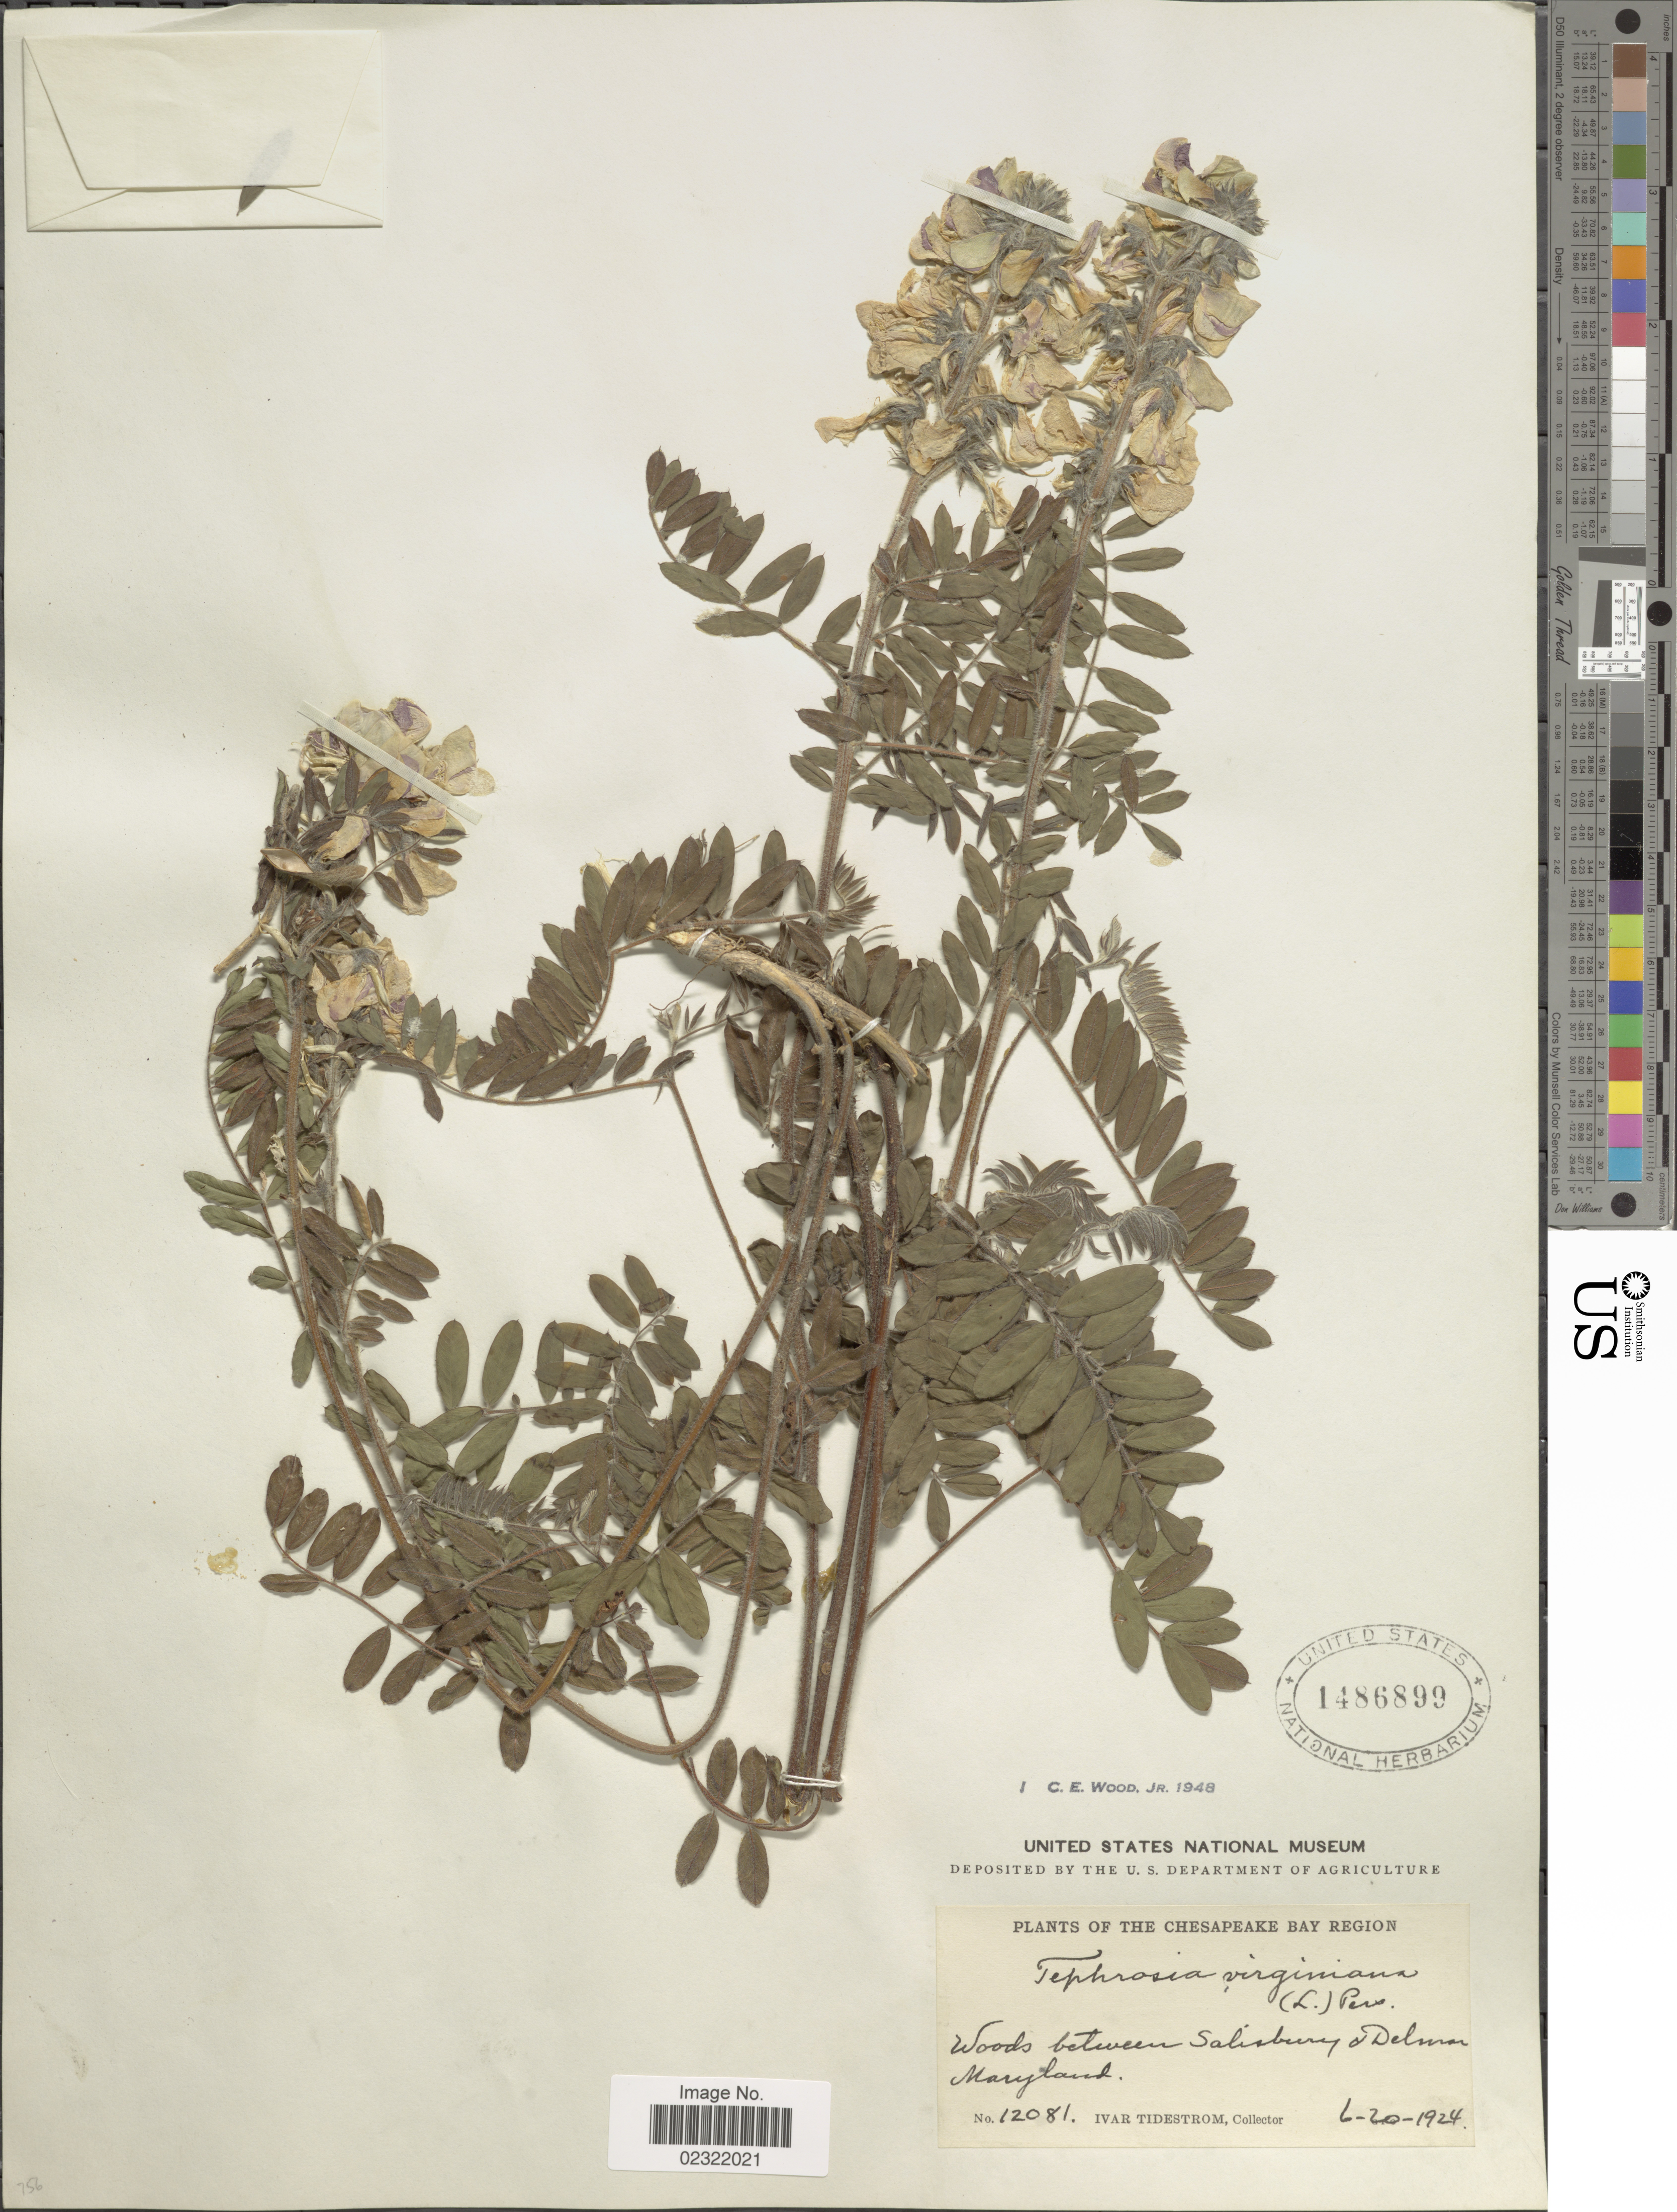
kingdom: Plantae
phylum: Tracheophyta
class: Magnoliopsida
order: Fabales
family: Fabaceae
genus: Tephrosia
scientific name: Tephrosia virginiana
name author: (L.) Pers.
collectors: I. F. Tidestrom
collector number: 12081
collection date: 1924-06-20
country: United States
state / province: Maryland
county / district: Wicomico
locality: The Chesapeake Bay Region, Woods between Salisburg & Delman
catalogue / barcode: US 1486899